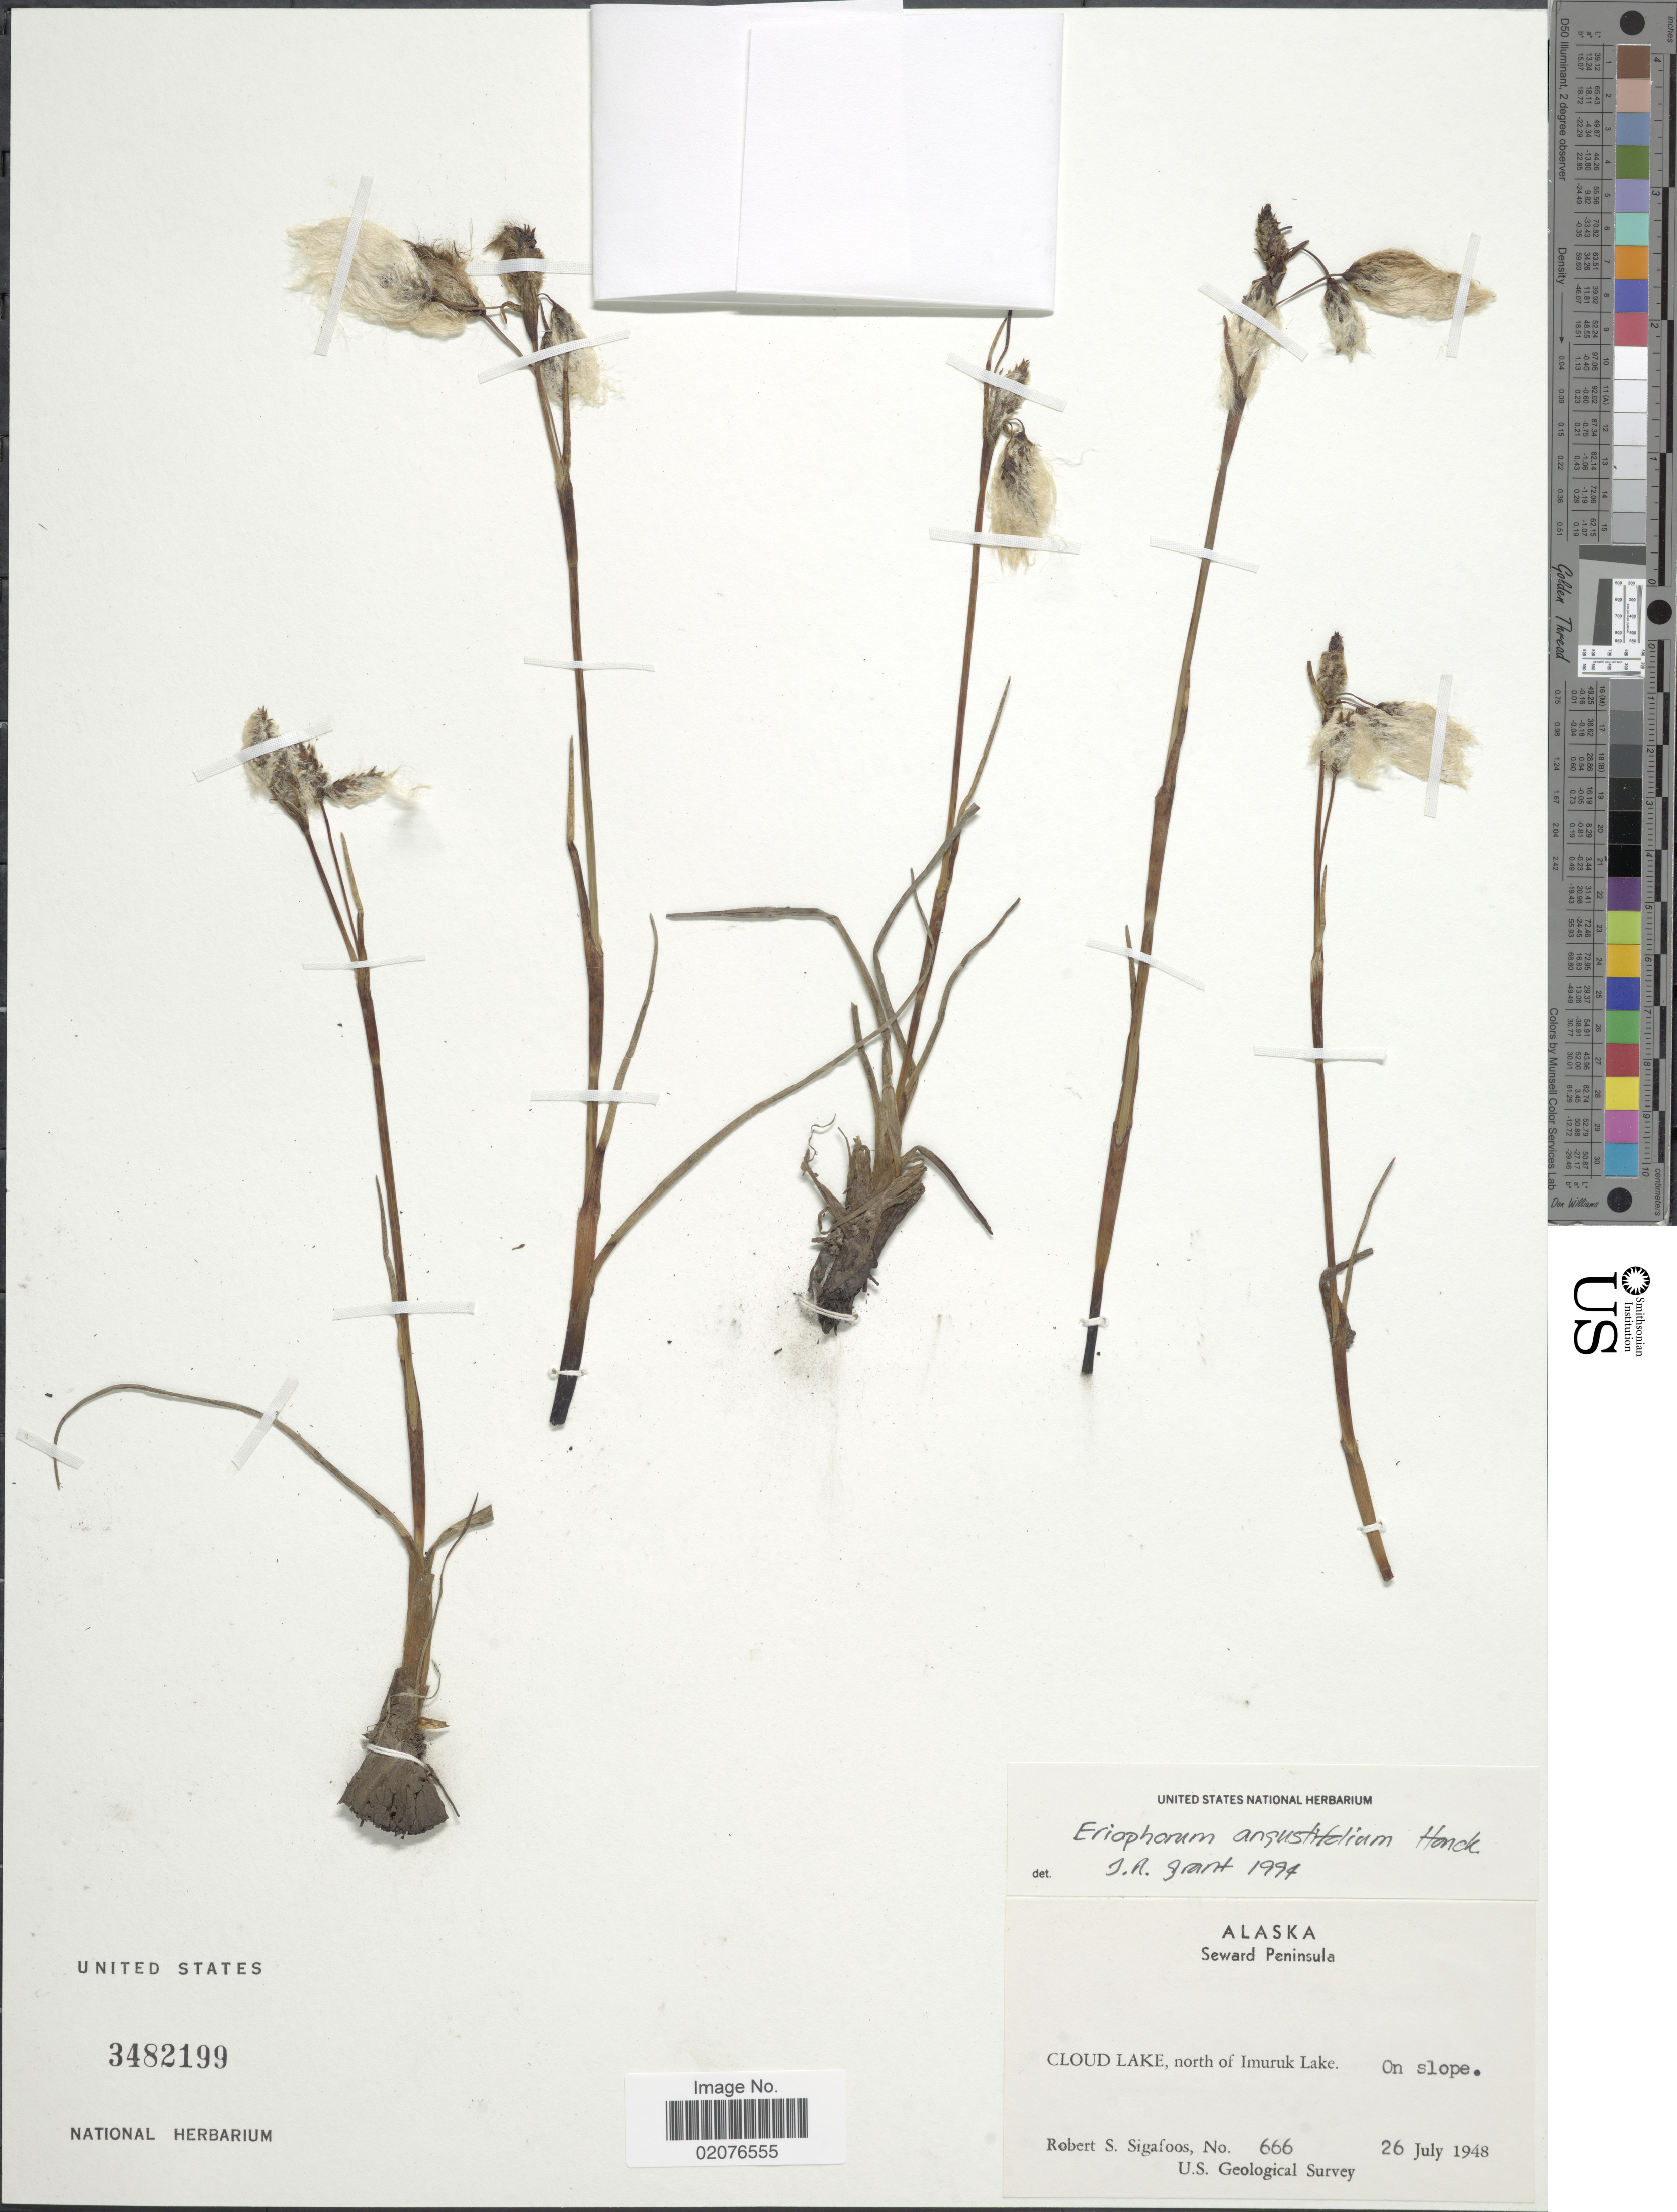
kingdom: Plantae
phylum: Tracheophyta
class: Liliopsida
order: Poales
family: Cyperaceae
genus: Eriophorum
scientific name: Eriophorum angustifolium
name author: Honck.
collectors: R. Sigafoos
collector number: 666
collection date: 1948-07-26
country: United States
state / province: Alaska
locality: Seward Peninsula, Cloud Lake, north of Imuruk Lake, On slope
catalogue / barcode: US 3482199